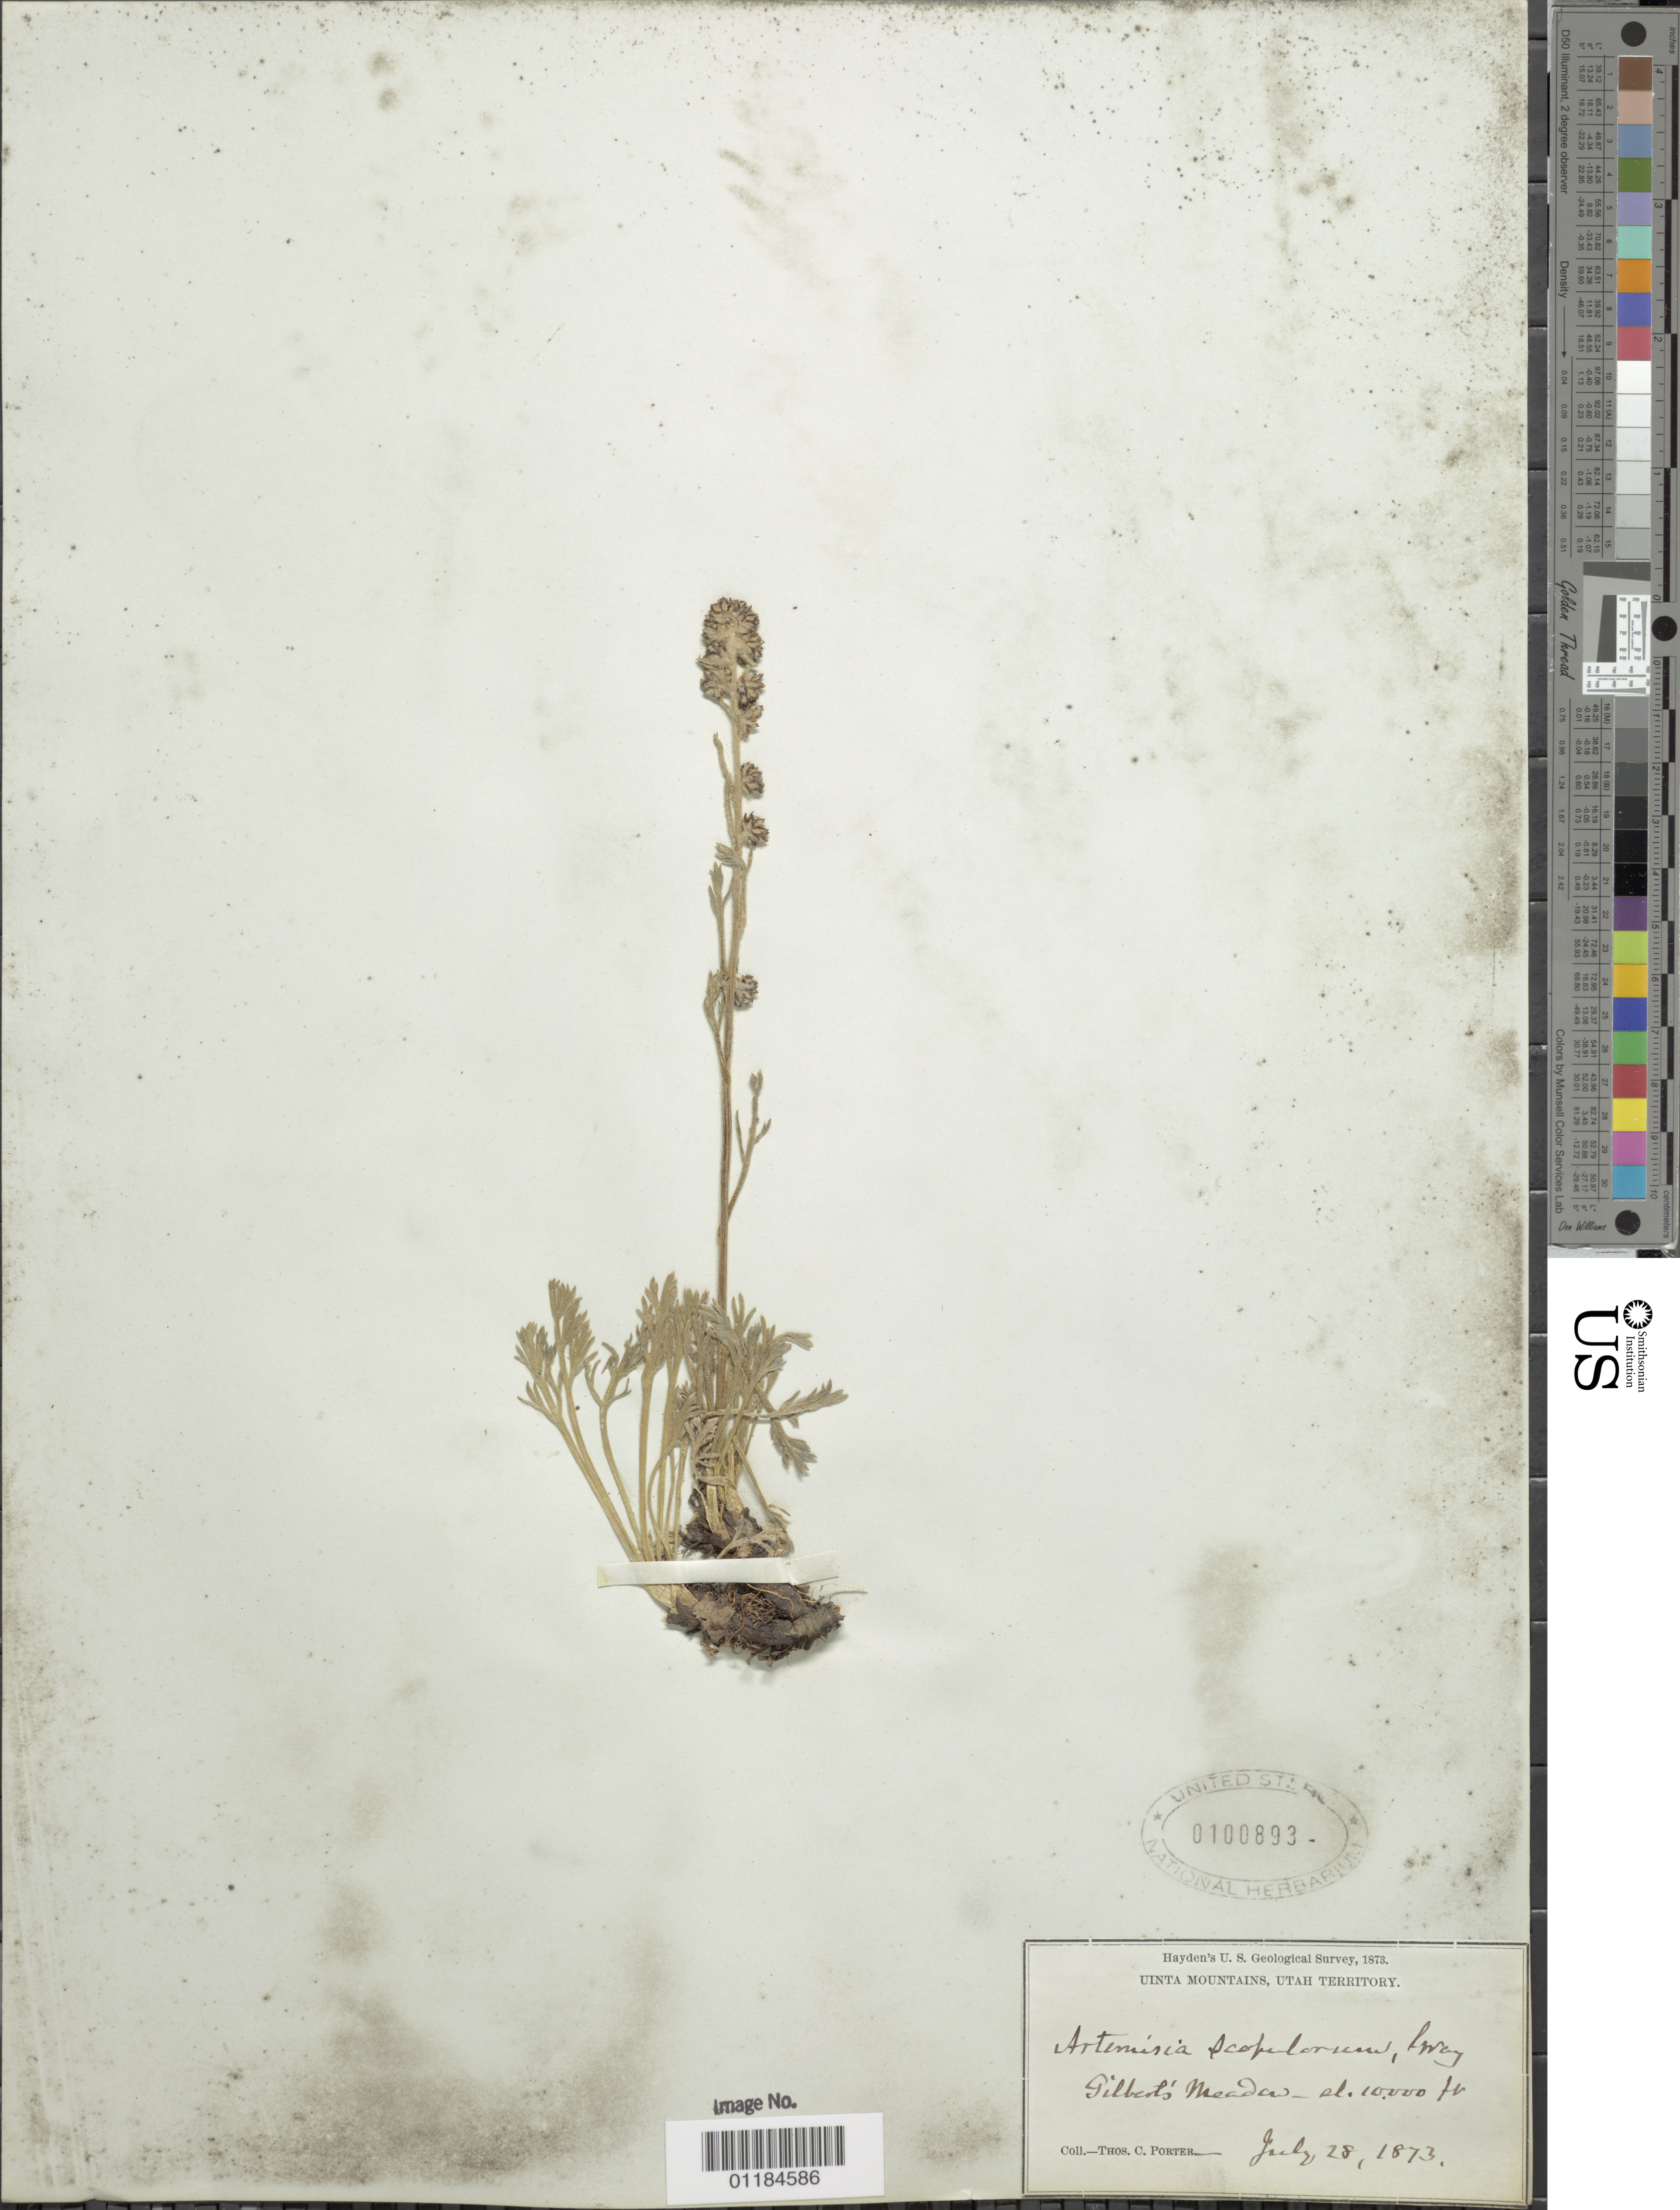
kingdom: Plantae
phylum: Tracheophyta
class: Magnoliopsida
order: Asterales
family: Asteraceae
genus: Artemisia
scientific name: Artemisia scopulorum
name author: A. Gray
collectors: T. C. Porter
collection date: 1873-07-28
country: United States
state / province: Utah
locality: Uinta Mountains, Gilbert's meadows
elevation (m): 3048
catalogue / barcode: US 100893